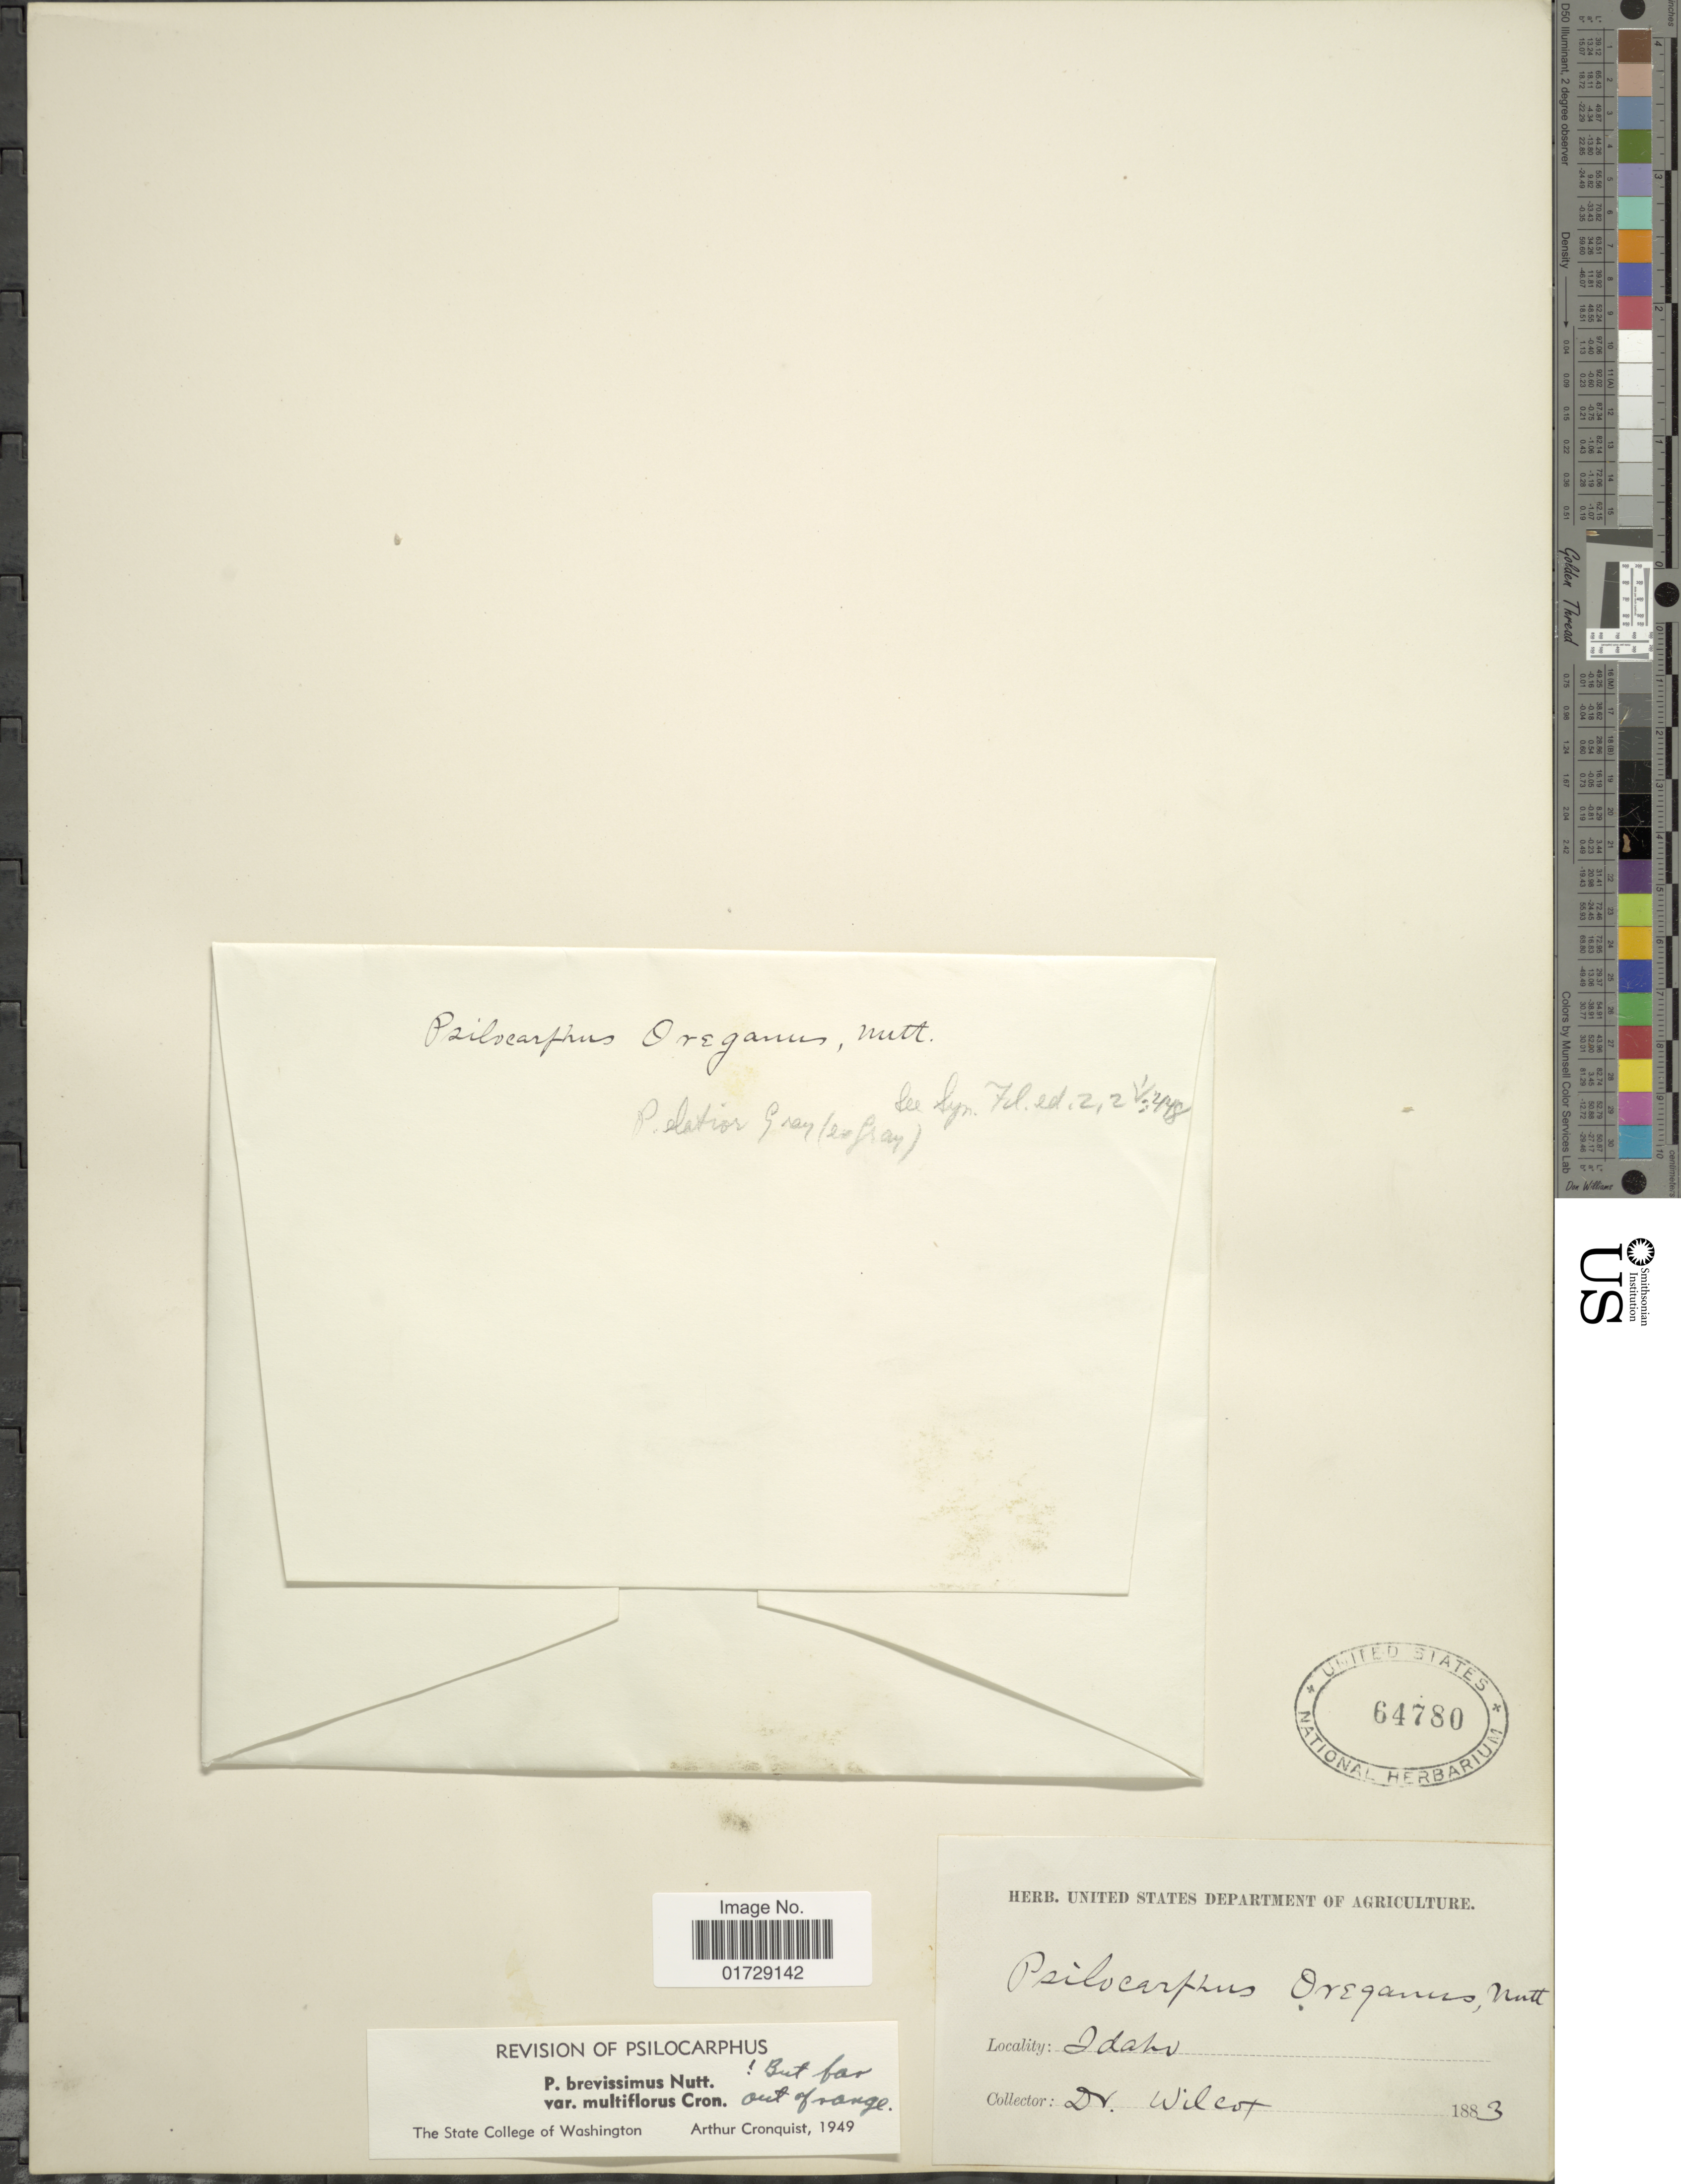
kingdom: Plantae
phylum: Tracheophyta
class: Magnoliopsida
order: Asterales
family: Asteraceae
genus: Psilocarphus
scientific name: Psilocarphus brevissimus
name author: Nutt.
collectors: Wilcot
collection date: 1883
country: United States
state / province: Idaho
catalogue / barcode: US 64780